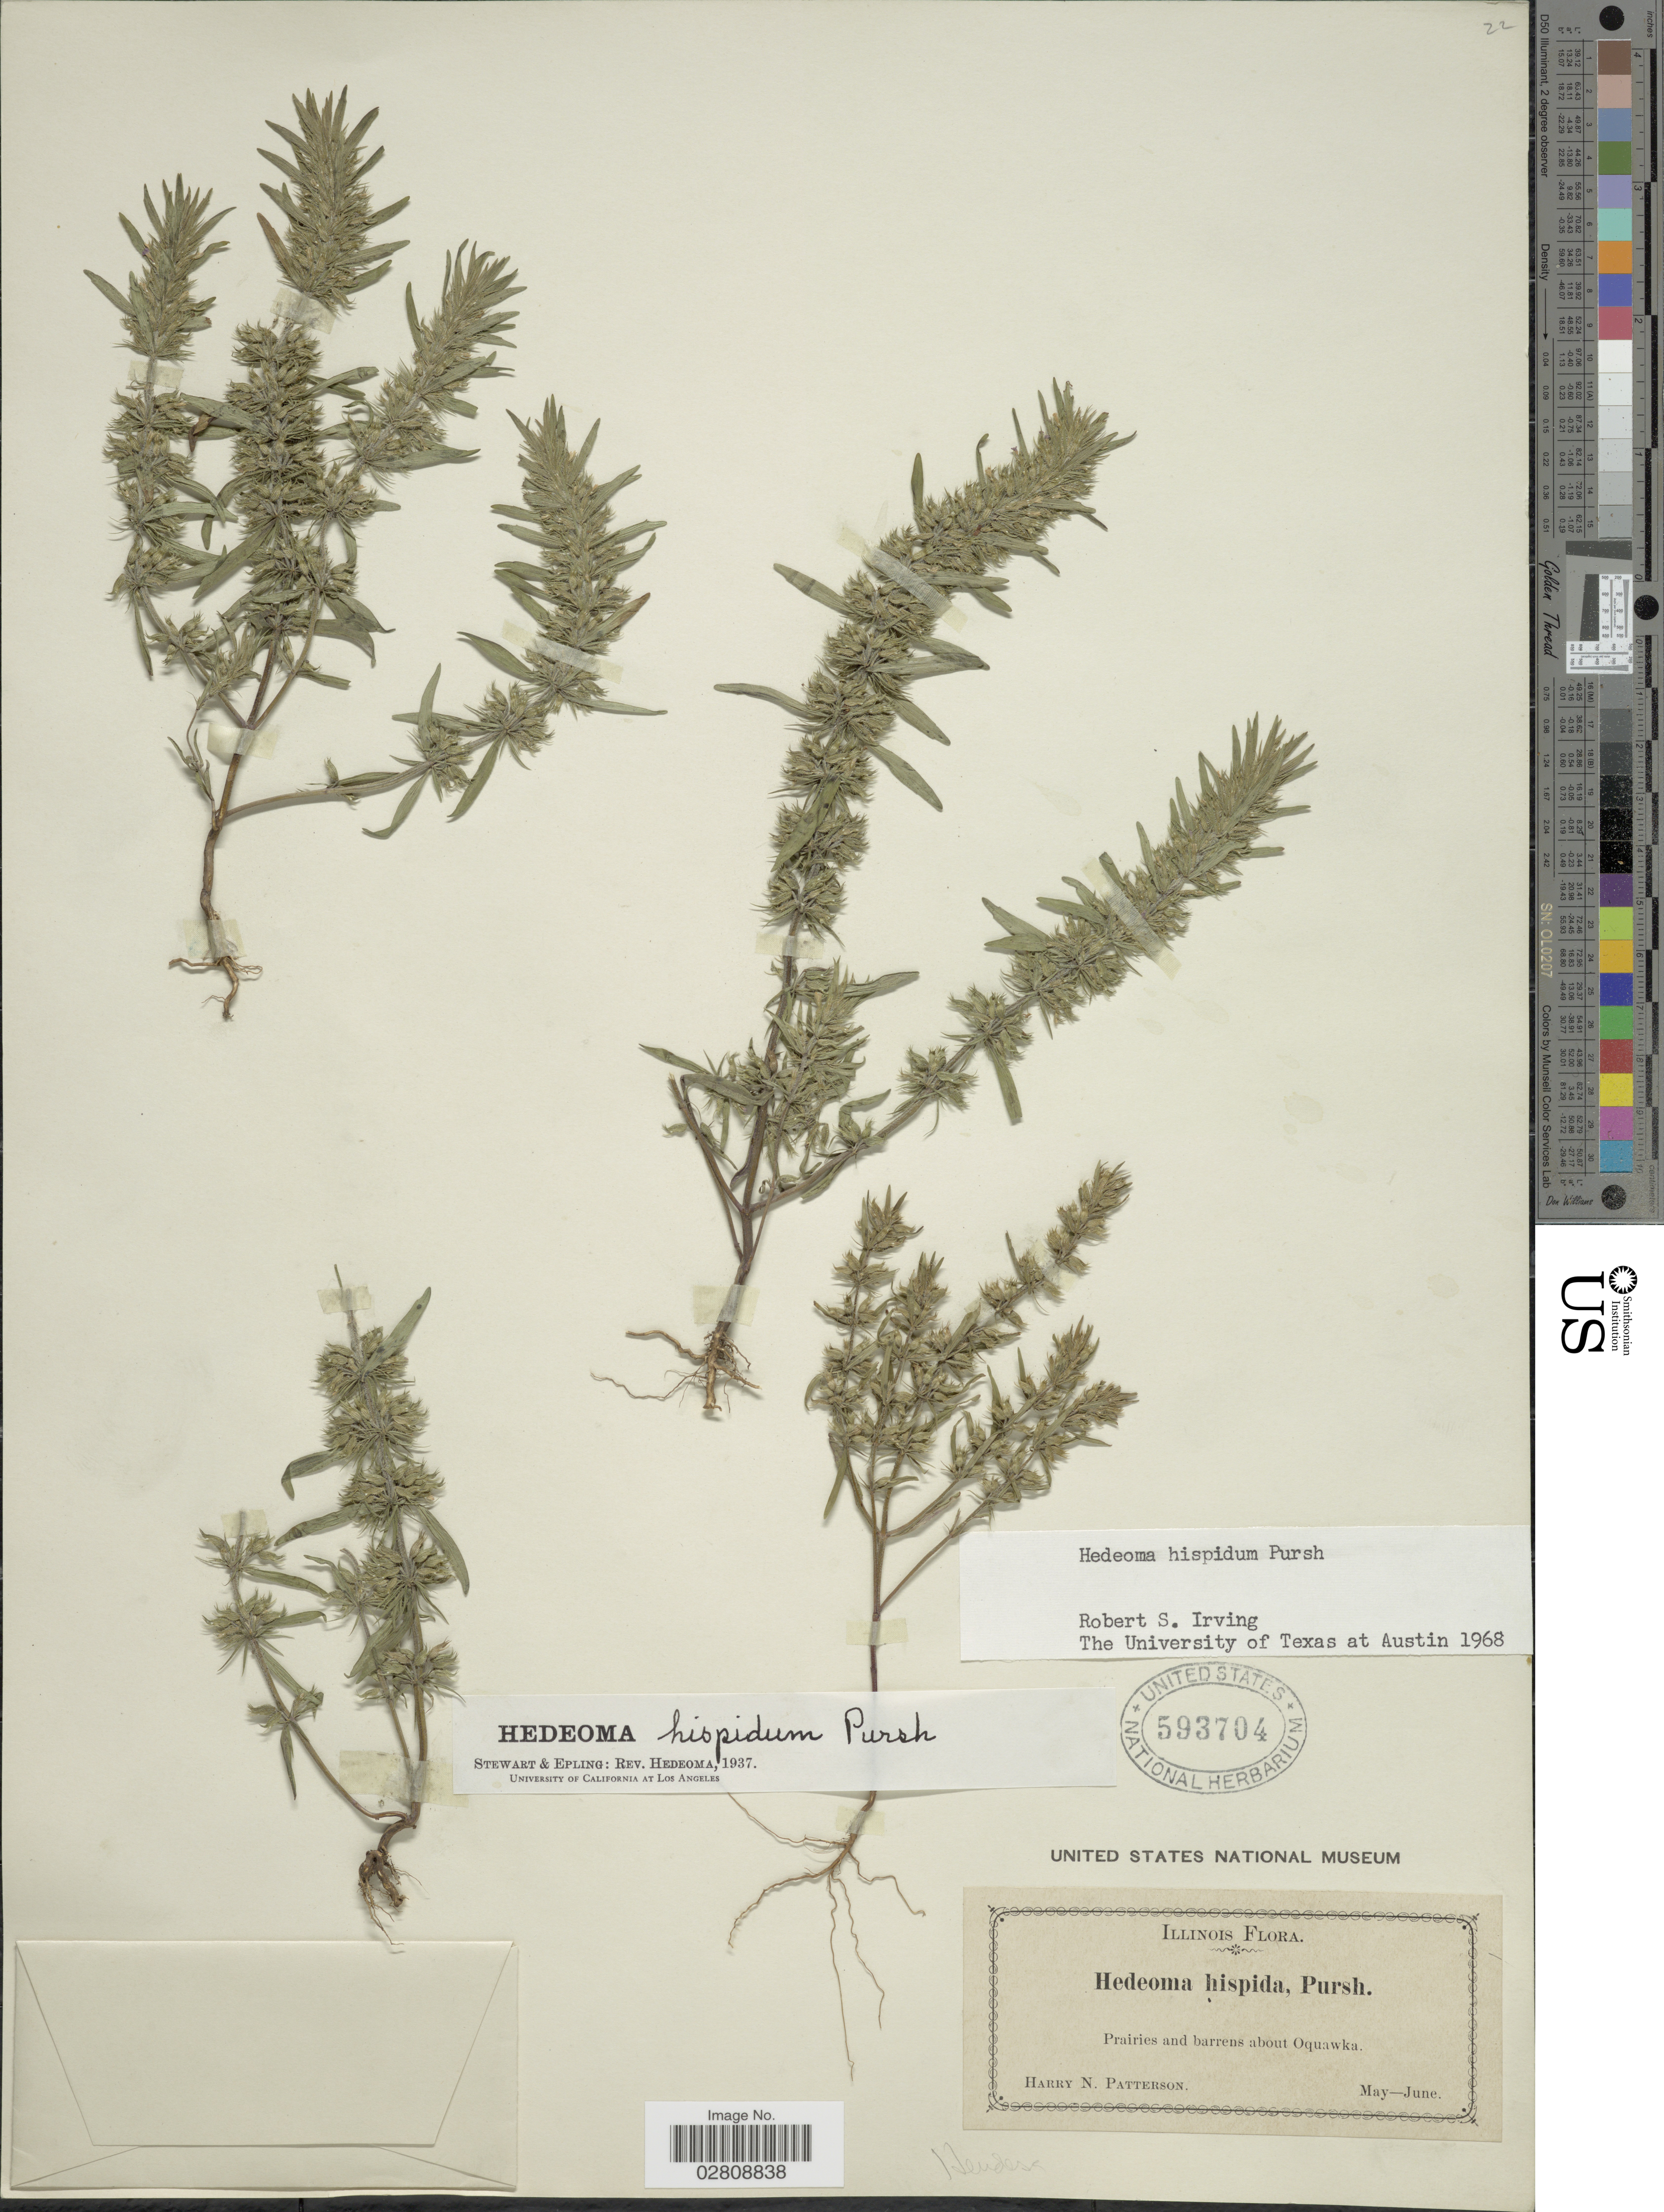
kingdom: Plantae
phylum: Tracheophyta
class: Magnoliopsida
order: Lamiales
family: Lamiaceae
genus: Hedeoma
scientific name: Hedeoma hispida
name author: Pursh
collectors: H. N. Patterson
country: United States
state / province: Illinois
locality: Prairies and barrens about Oquawka, Henderson.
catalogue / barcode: US 593704